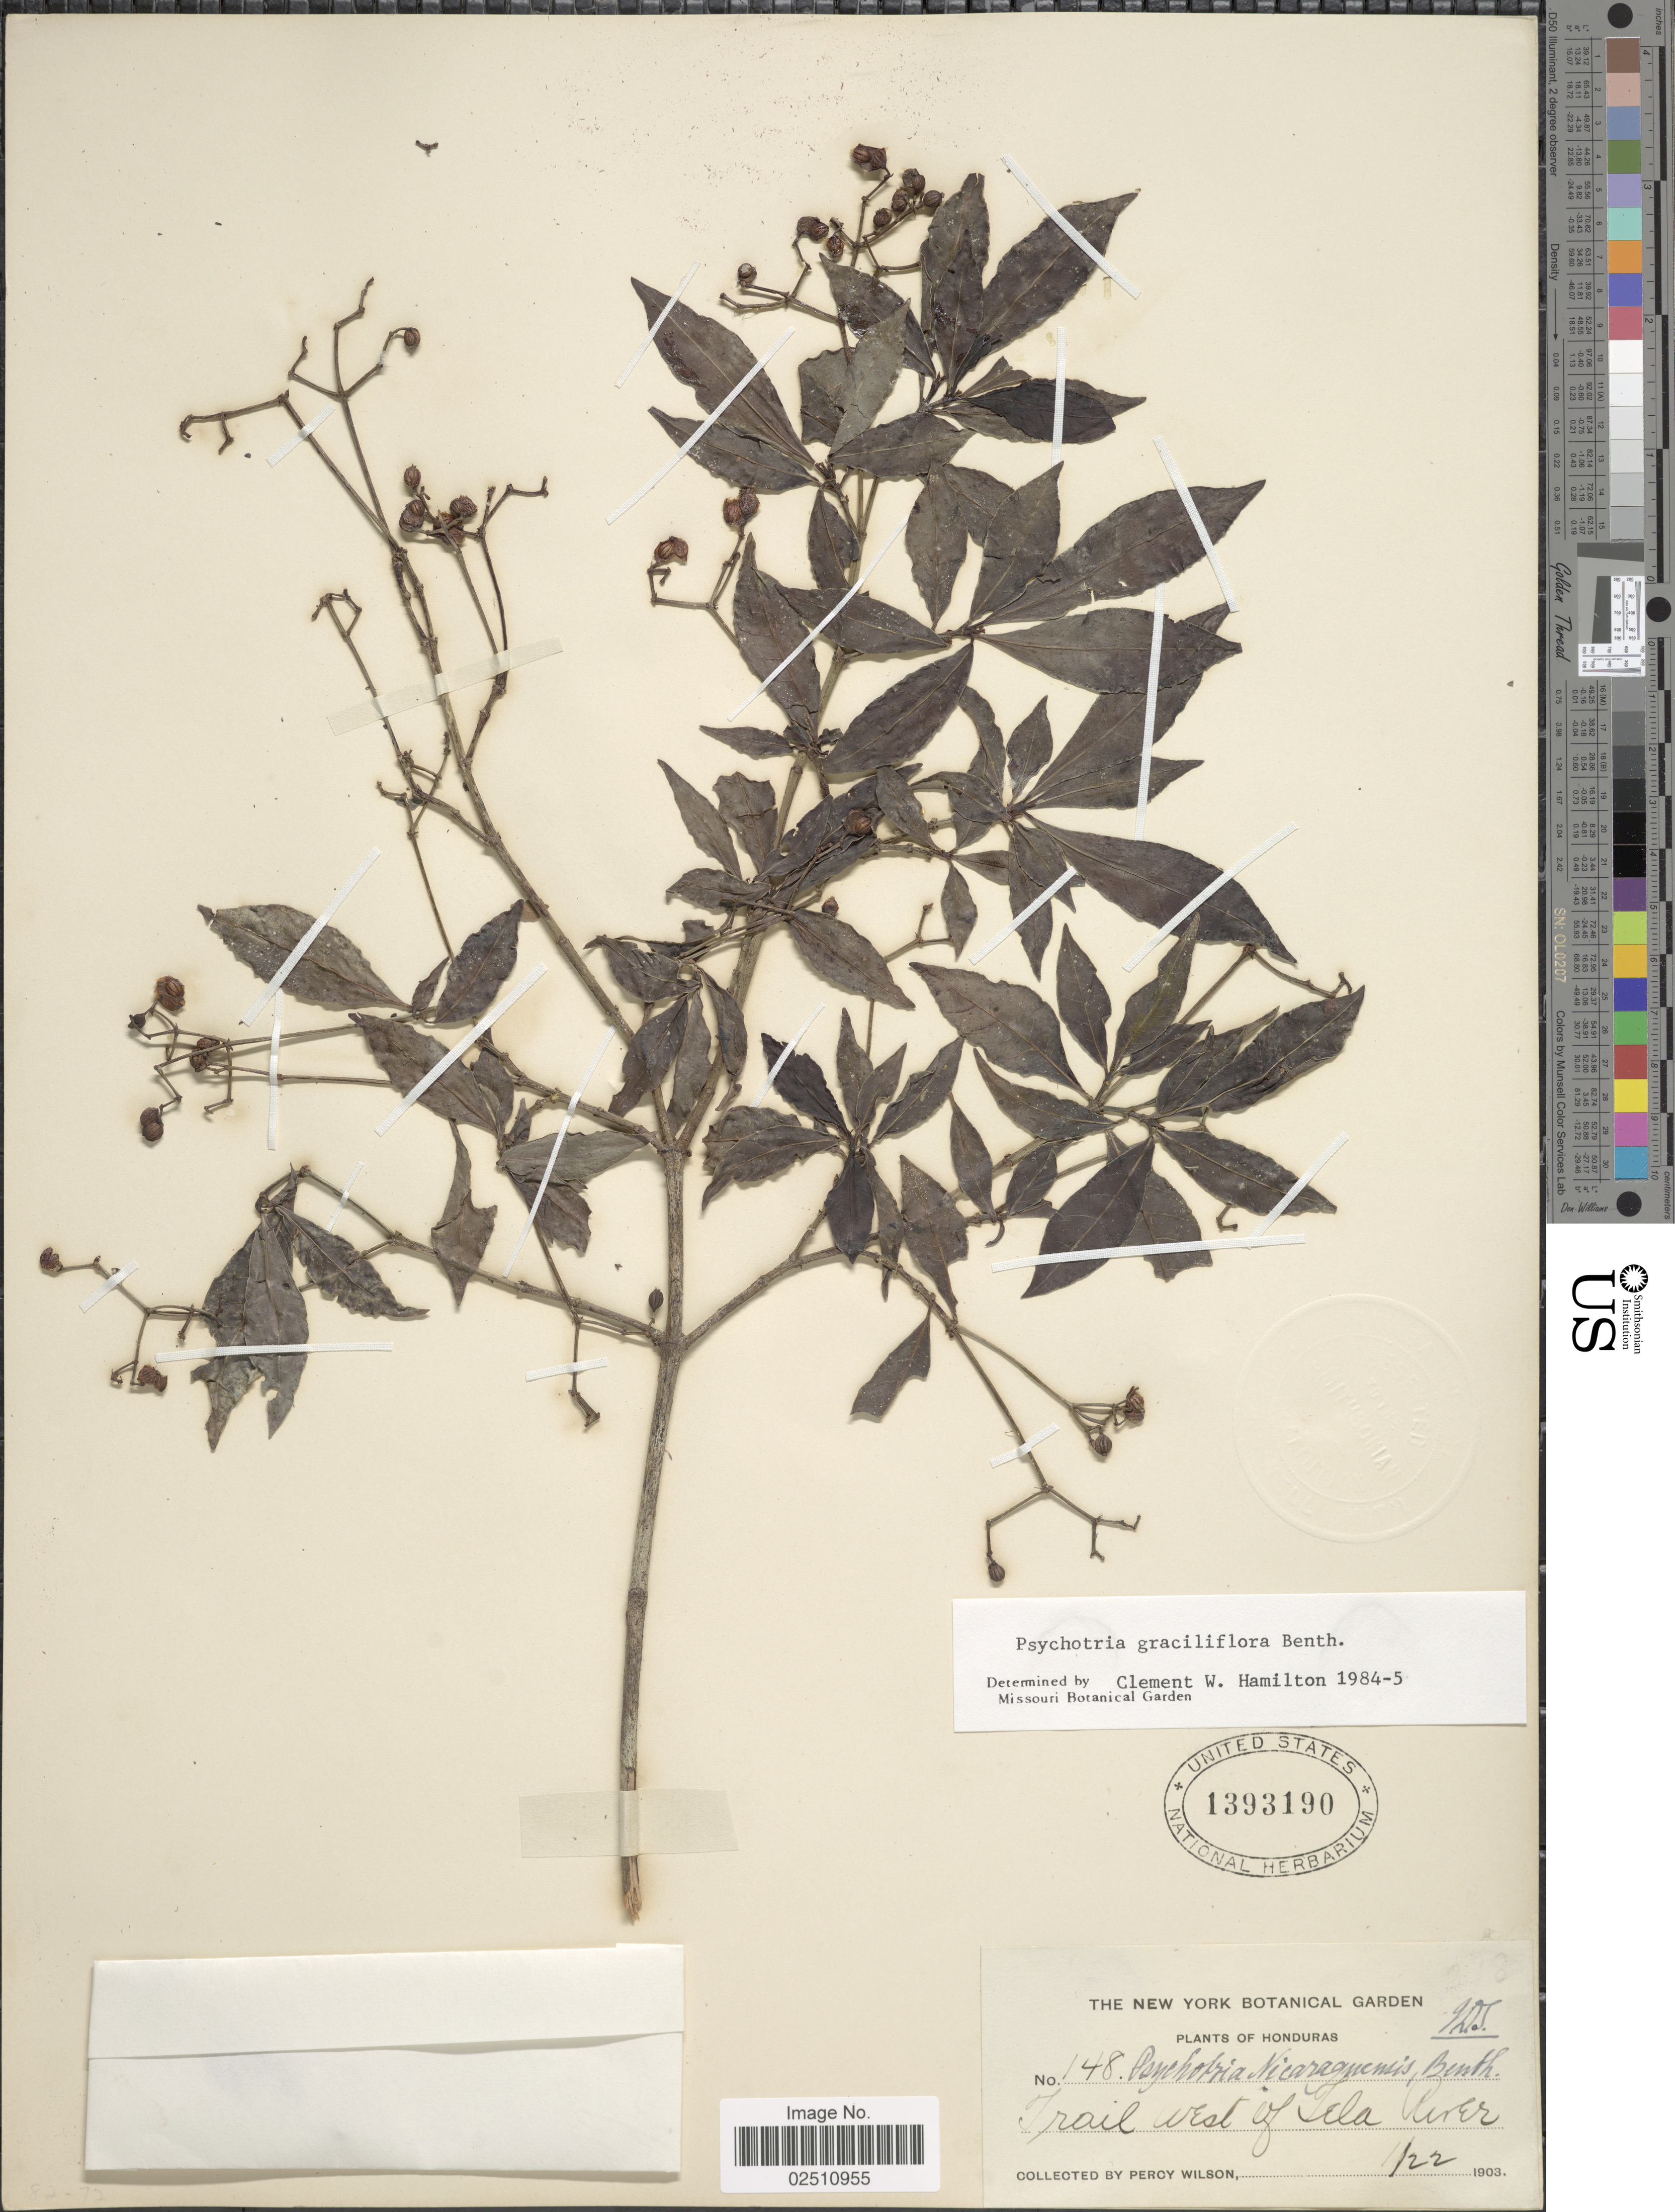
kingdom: Plantae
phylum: Tracheophyta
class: Magnoliopsida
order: Gentianales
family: Rubiaceae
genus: Psychotria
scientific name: Psychotria graciliflora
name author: Benth.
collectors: P. Wilson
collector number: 148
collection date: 1903-01-22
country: Honduras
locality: Trail west of Tela River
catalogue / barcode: US 1393190